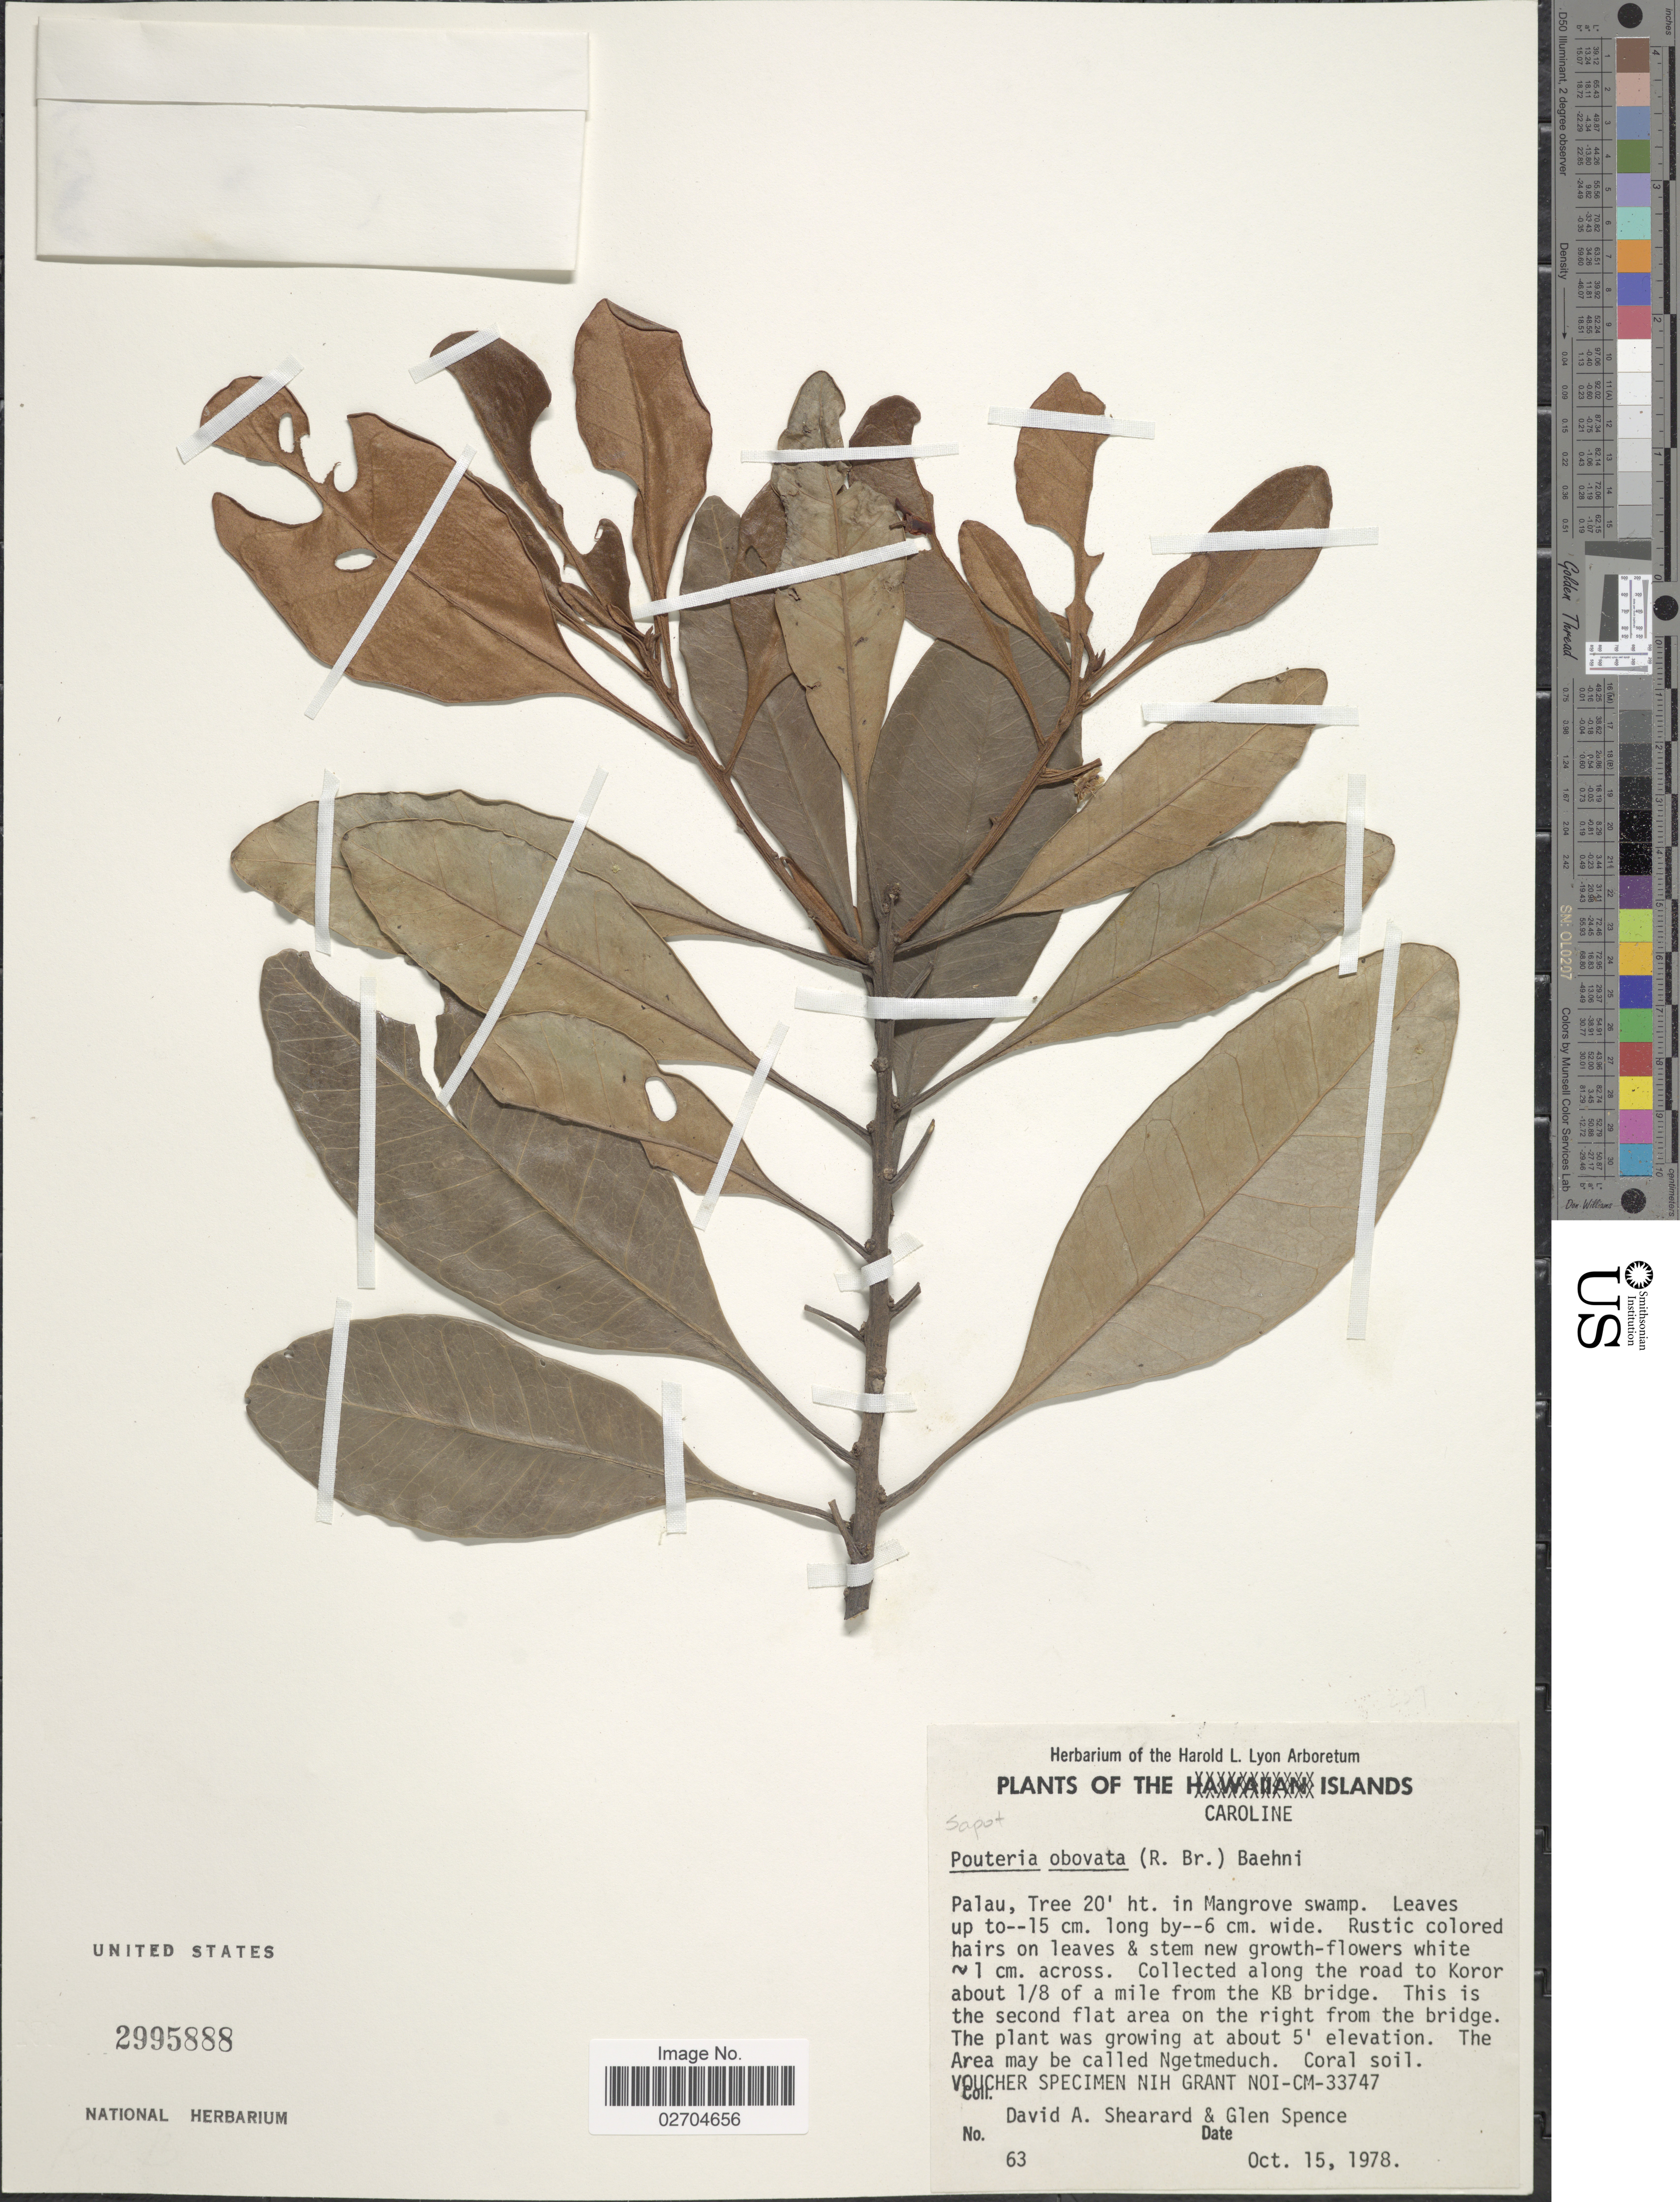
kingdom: Plantae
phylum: Tracheophyta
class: Magnoliopsida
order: Ericales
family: Sapotaceae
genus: Planchonella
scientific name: Planchonella obovata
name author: (R. Br.) Pierre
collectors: D. Shearard & G. Spence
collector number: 63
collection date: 1978-10-15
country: Palau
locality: Caroline Islands. Palau. along the road to Koror about 1/8 of a mile from the KB Bridge.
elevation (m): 2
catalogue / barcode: US 2995888